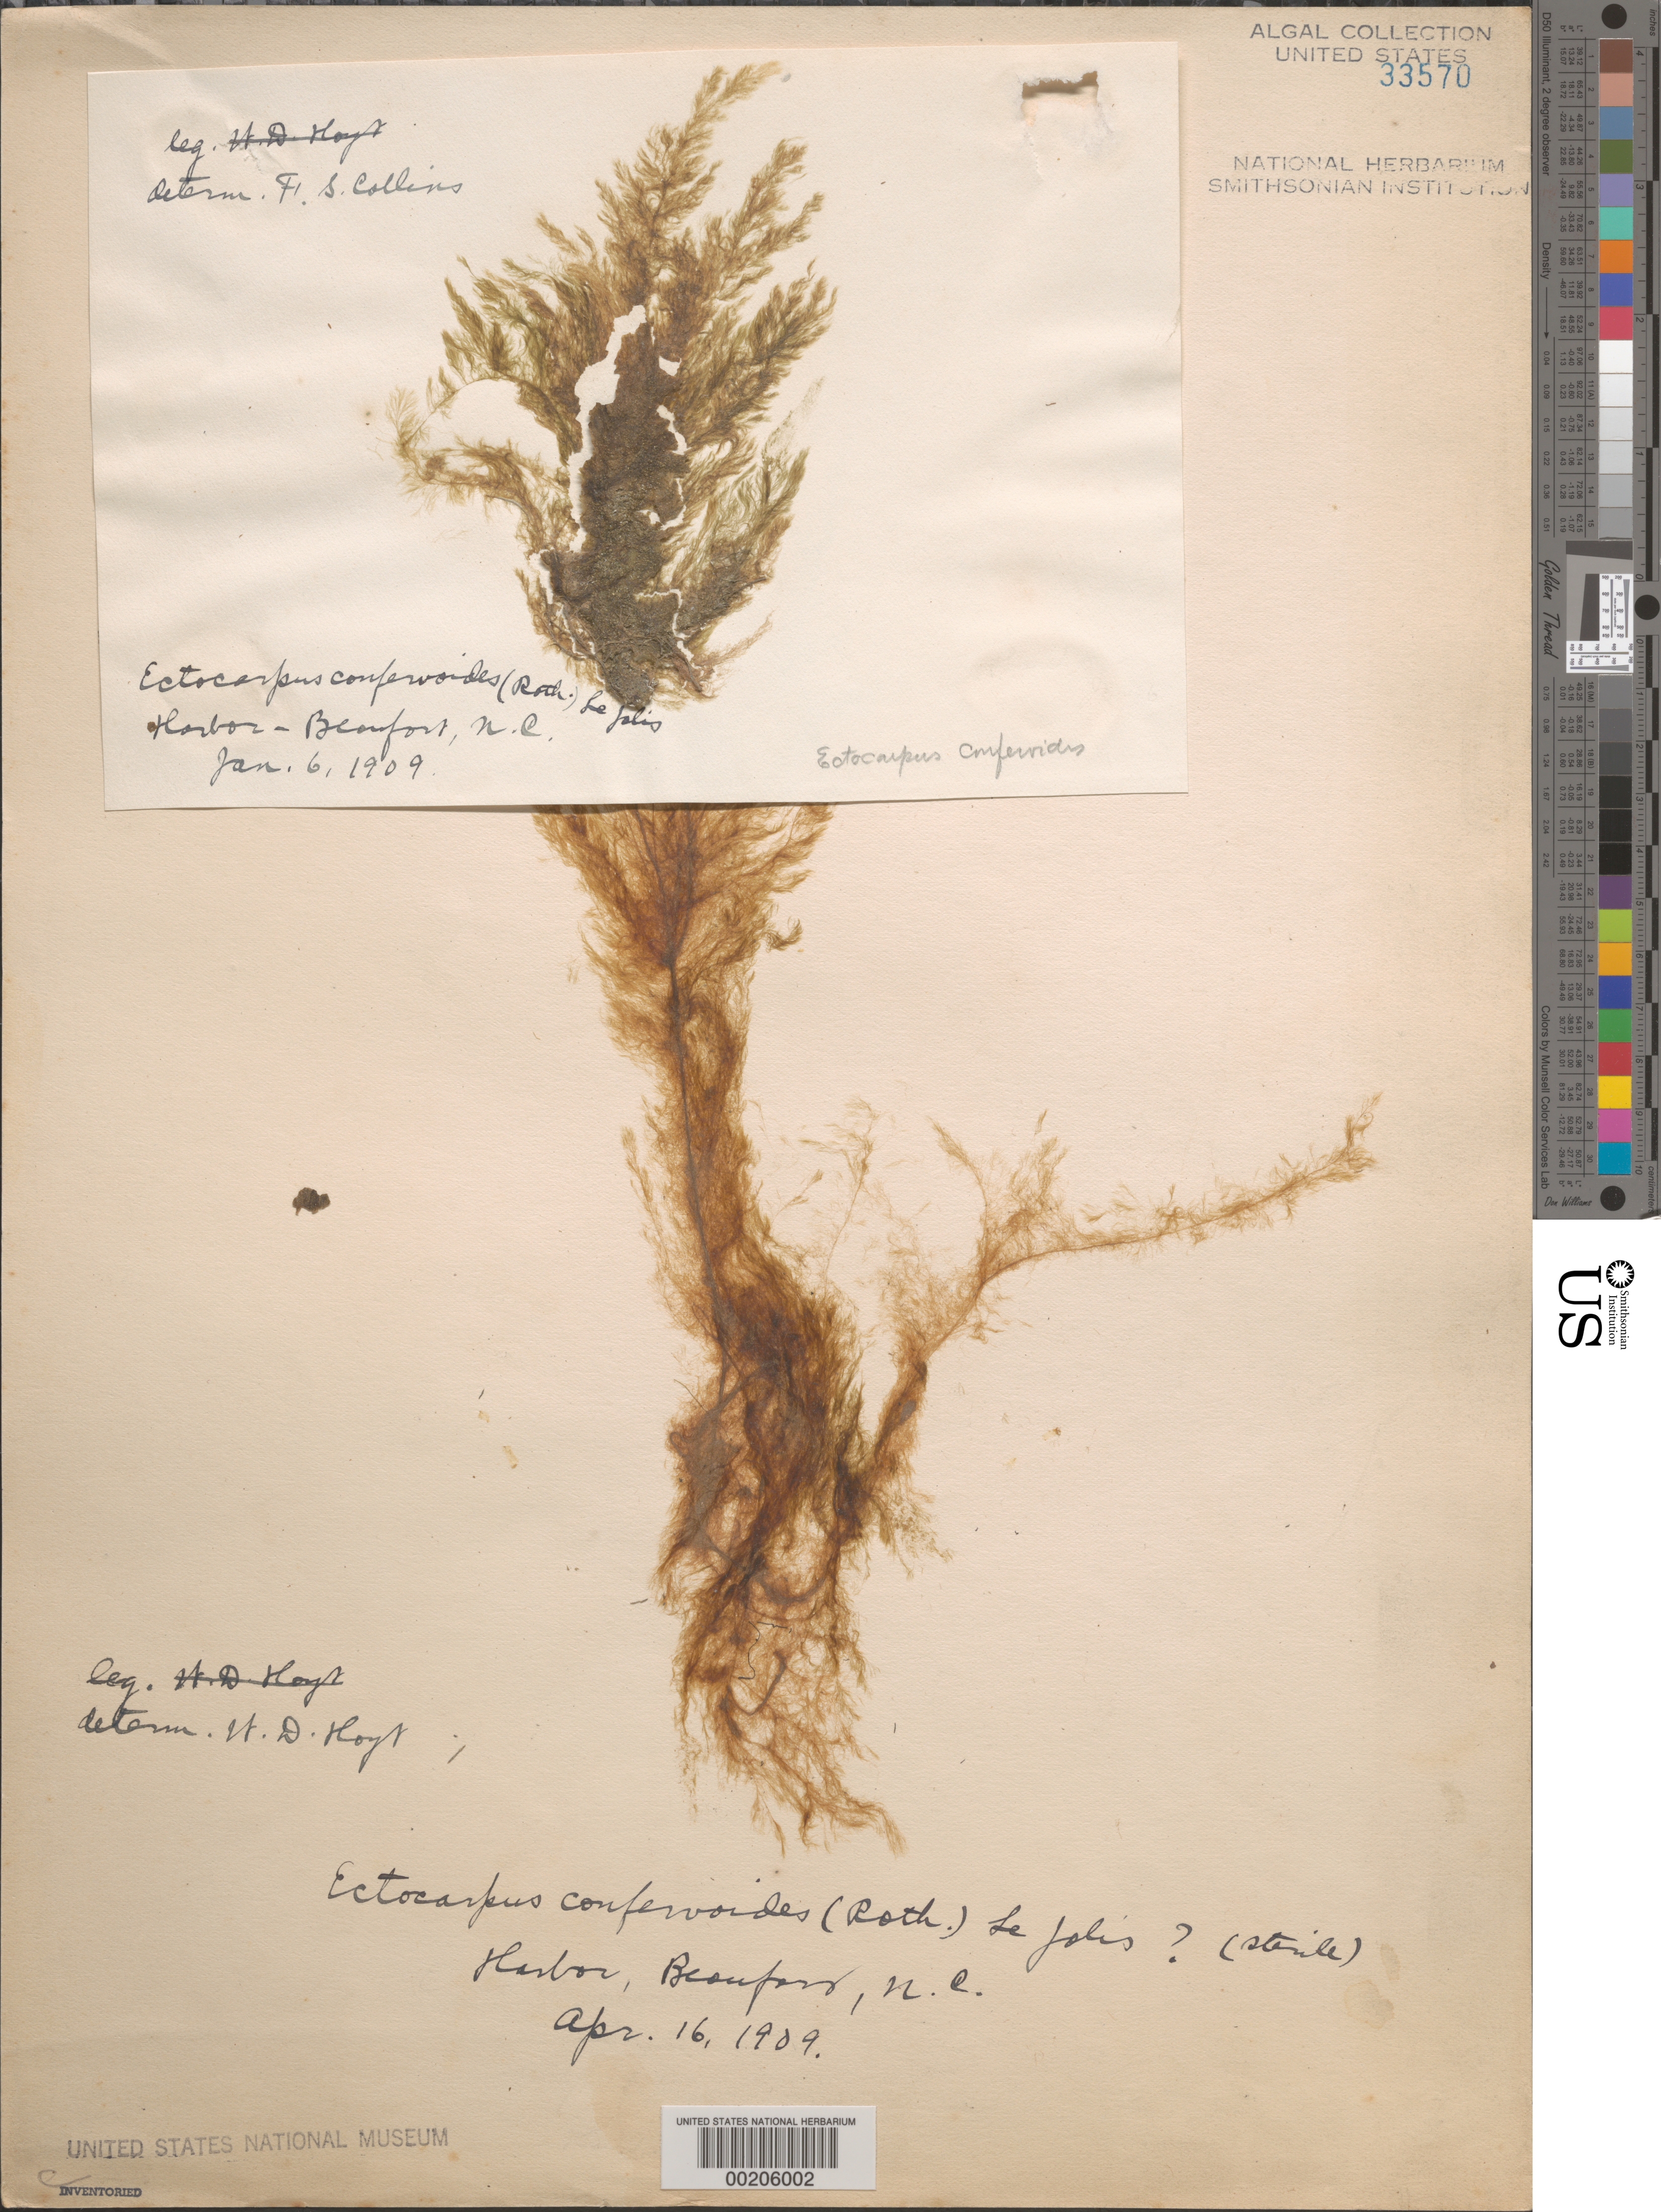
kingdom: Chromista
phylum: Ochrophyta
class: Phaeophyceae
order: Ectocarpales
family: Ectocarpaceae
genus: Ectocarpus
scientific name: Ectocarpus siliculosus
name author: (Dillwyn) Lyngbye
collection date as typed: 06 Jan 1909 AND 16 Apr 1909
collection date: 1909-01-06,1909-04-16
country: United States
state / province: North Carolina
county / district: Carteret County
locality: Beaufort Harbor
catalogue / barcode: US 33570